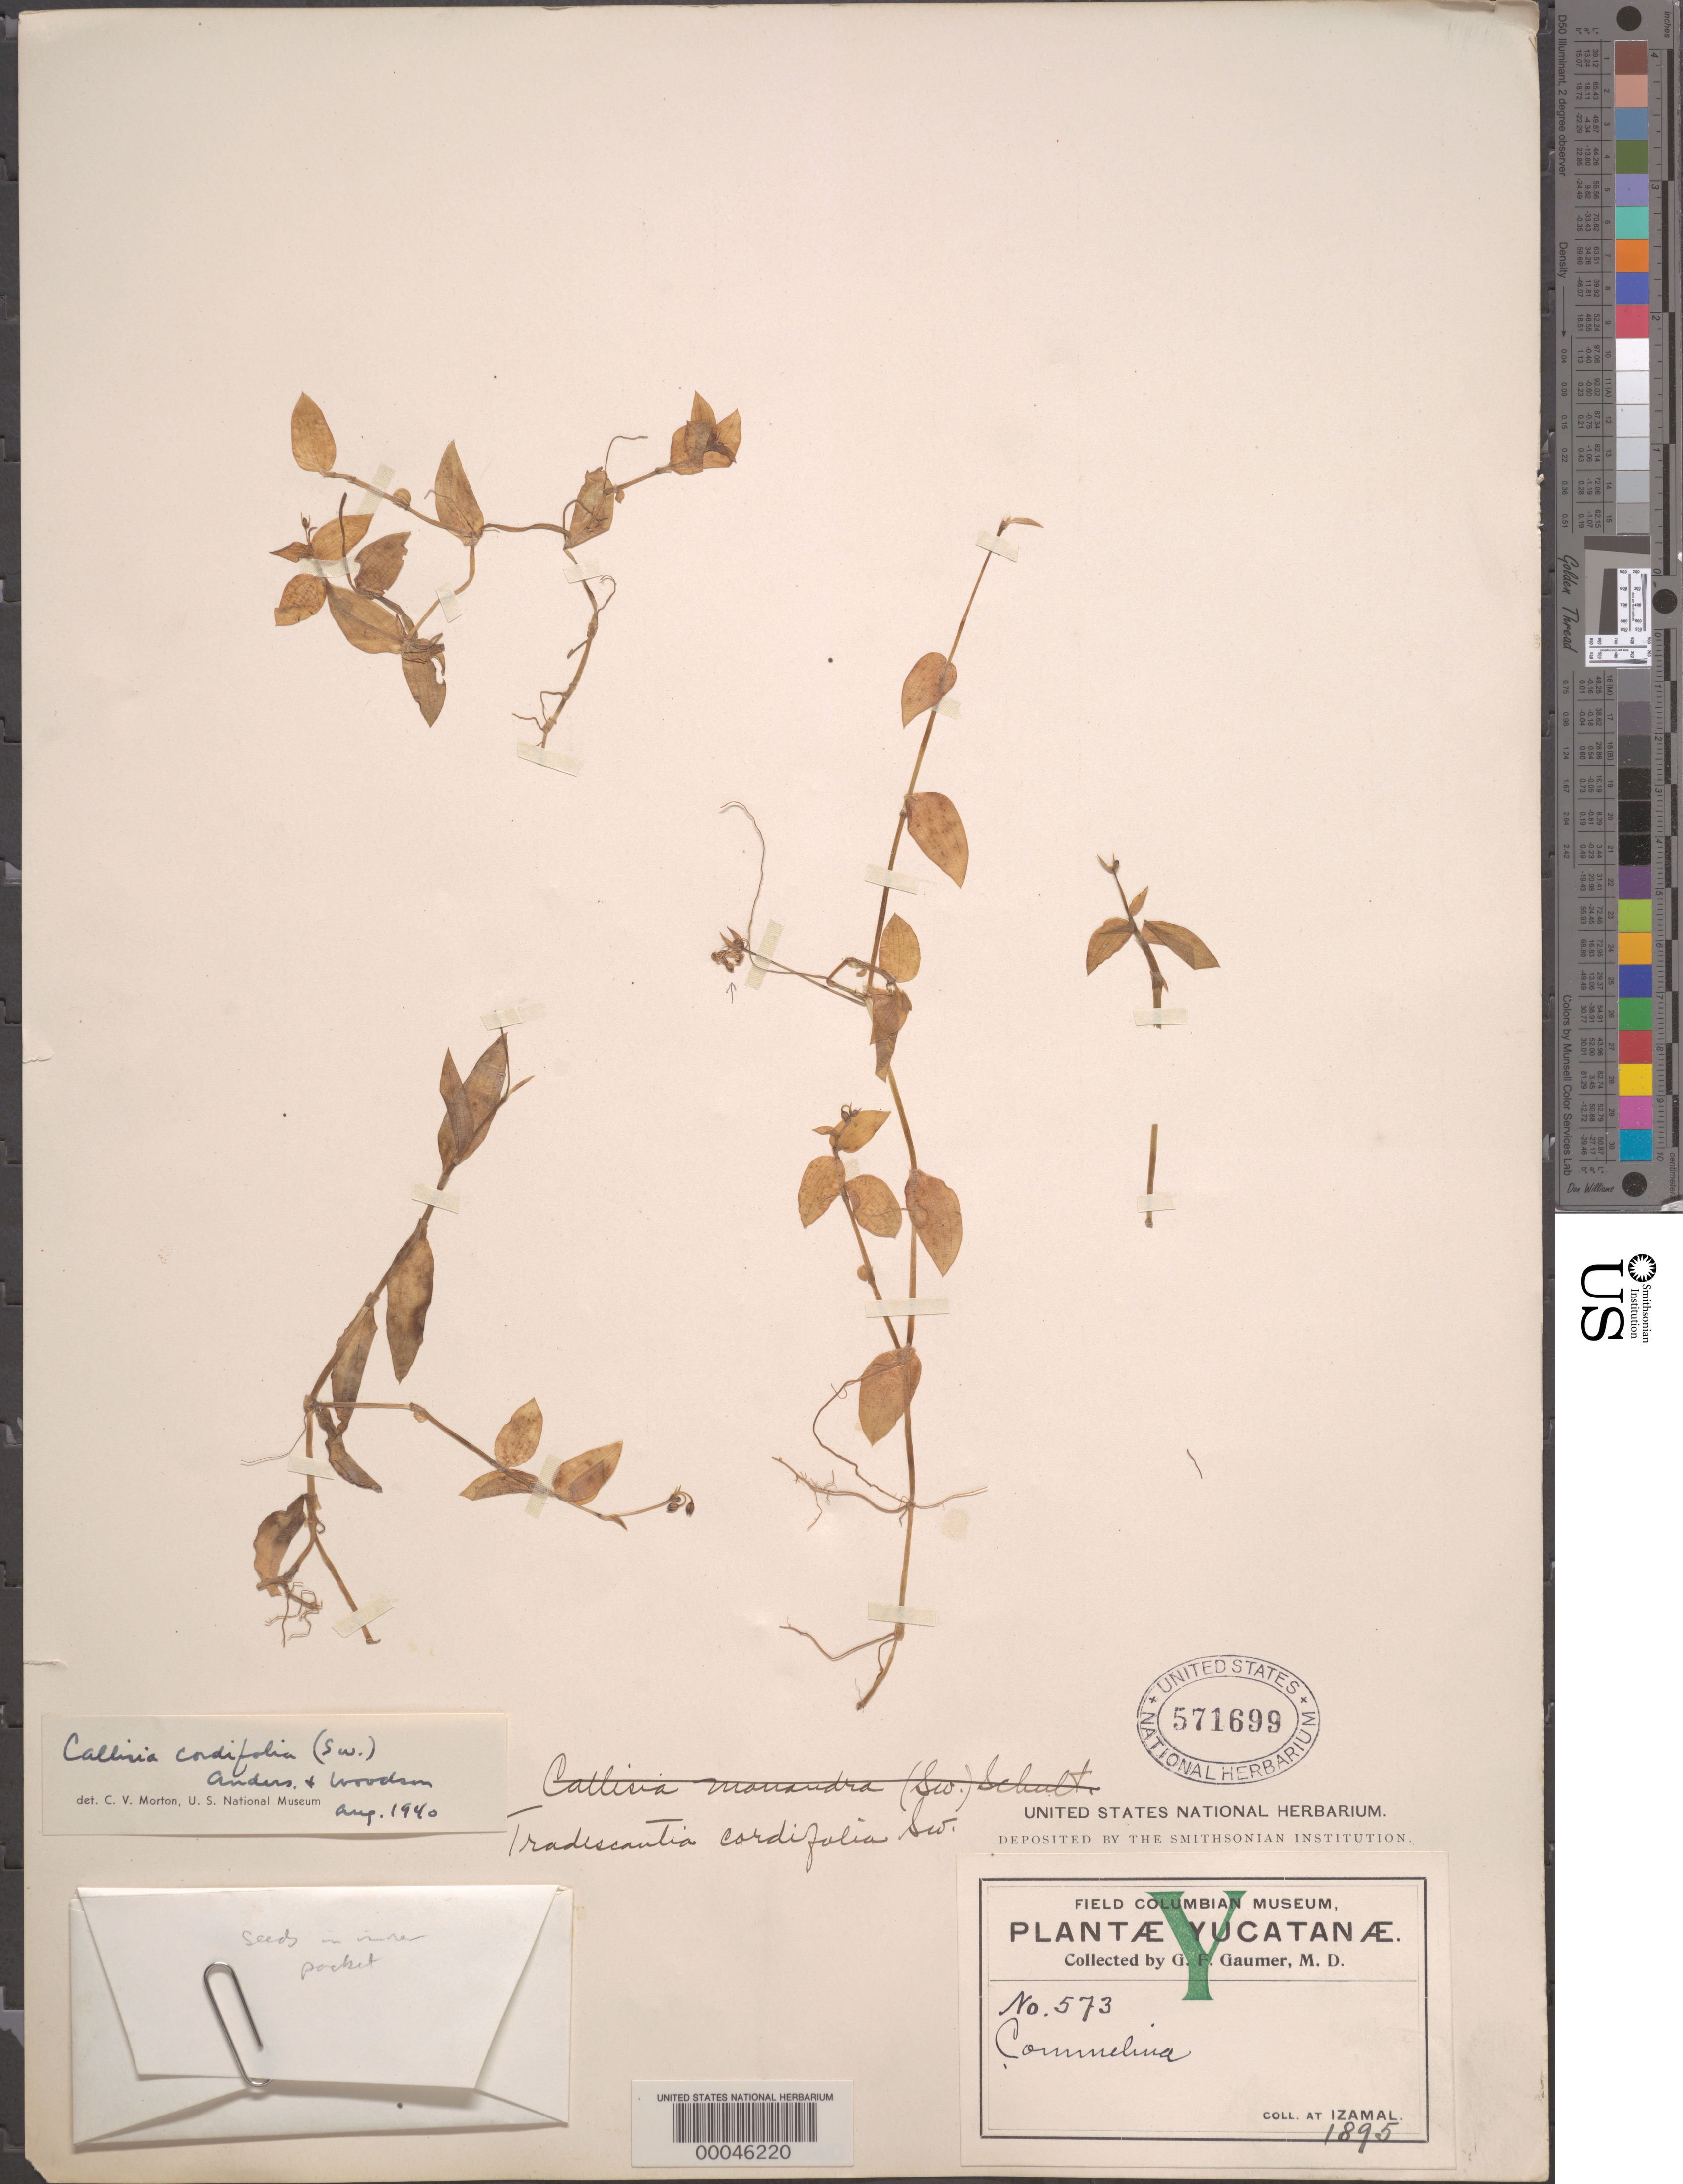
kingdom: Plantae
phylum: Tracheophyta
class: Liliopsida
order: Commelinales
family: Commelinaceae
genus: Callisia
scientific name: Callisia cordifolia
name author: (Sw.) E.S. Anderson & Woodson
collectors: G. F. Gaumer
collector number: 573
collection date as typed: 1895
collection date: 1895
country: Mexico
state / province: Yucatán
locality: Izamal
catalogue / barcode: US 571699